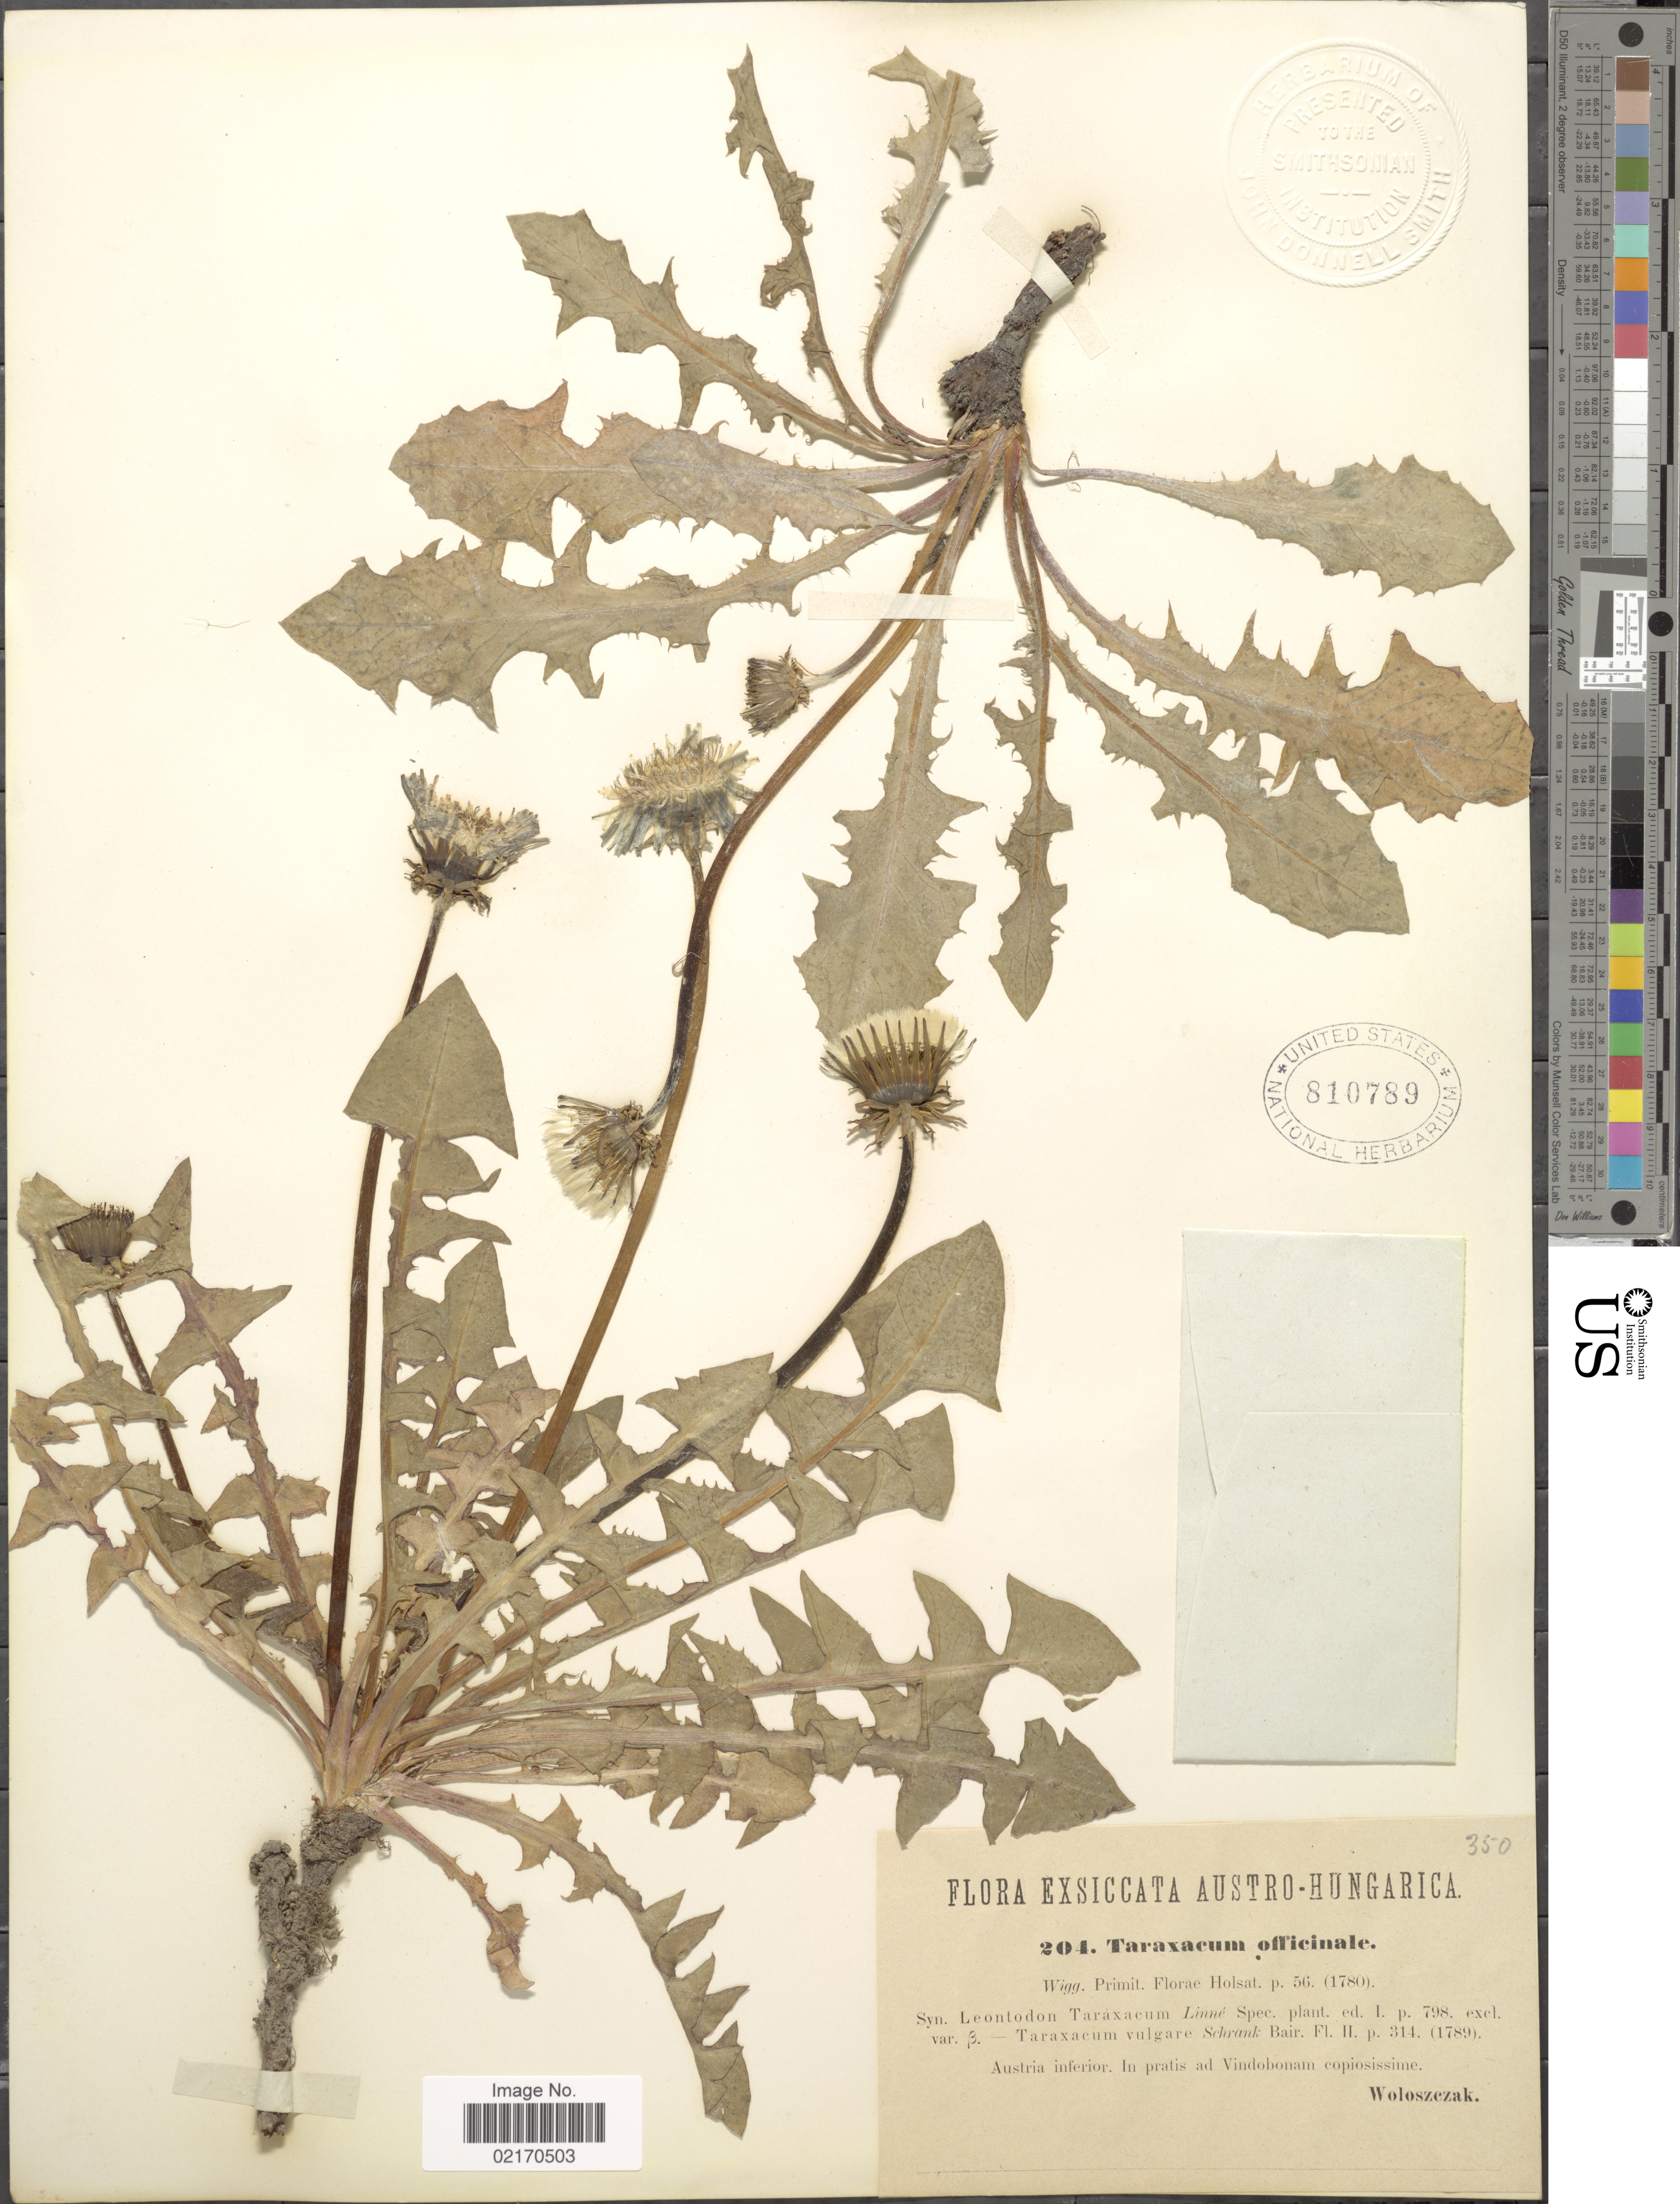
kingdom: Plantae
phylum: Tracheophyta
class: Magnoliopsida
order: Asterales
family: Asteraceae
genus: Taraxacum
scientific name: Taraxacum officinale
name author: G.H. Weber ex F.H. Wigg.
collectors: Woloszczak, E.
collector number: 204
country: Austria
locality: Austro-Hungarica, austria inferior, in pratis ad Vindobonam copiosissime.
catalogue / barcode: US 810789